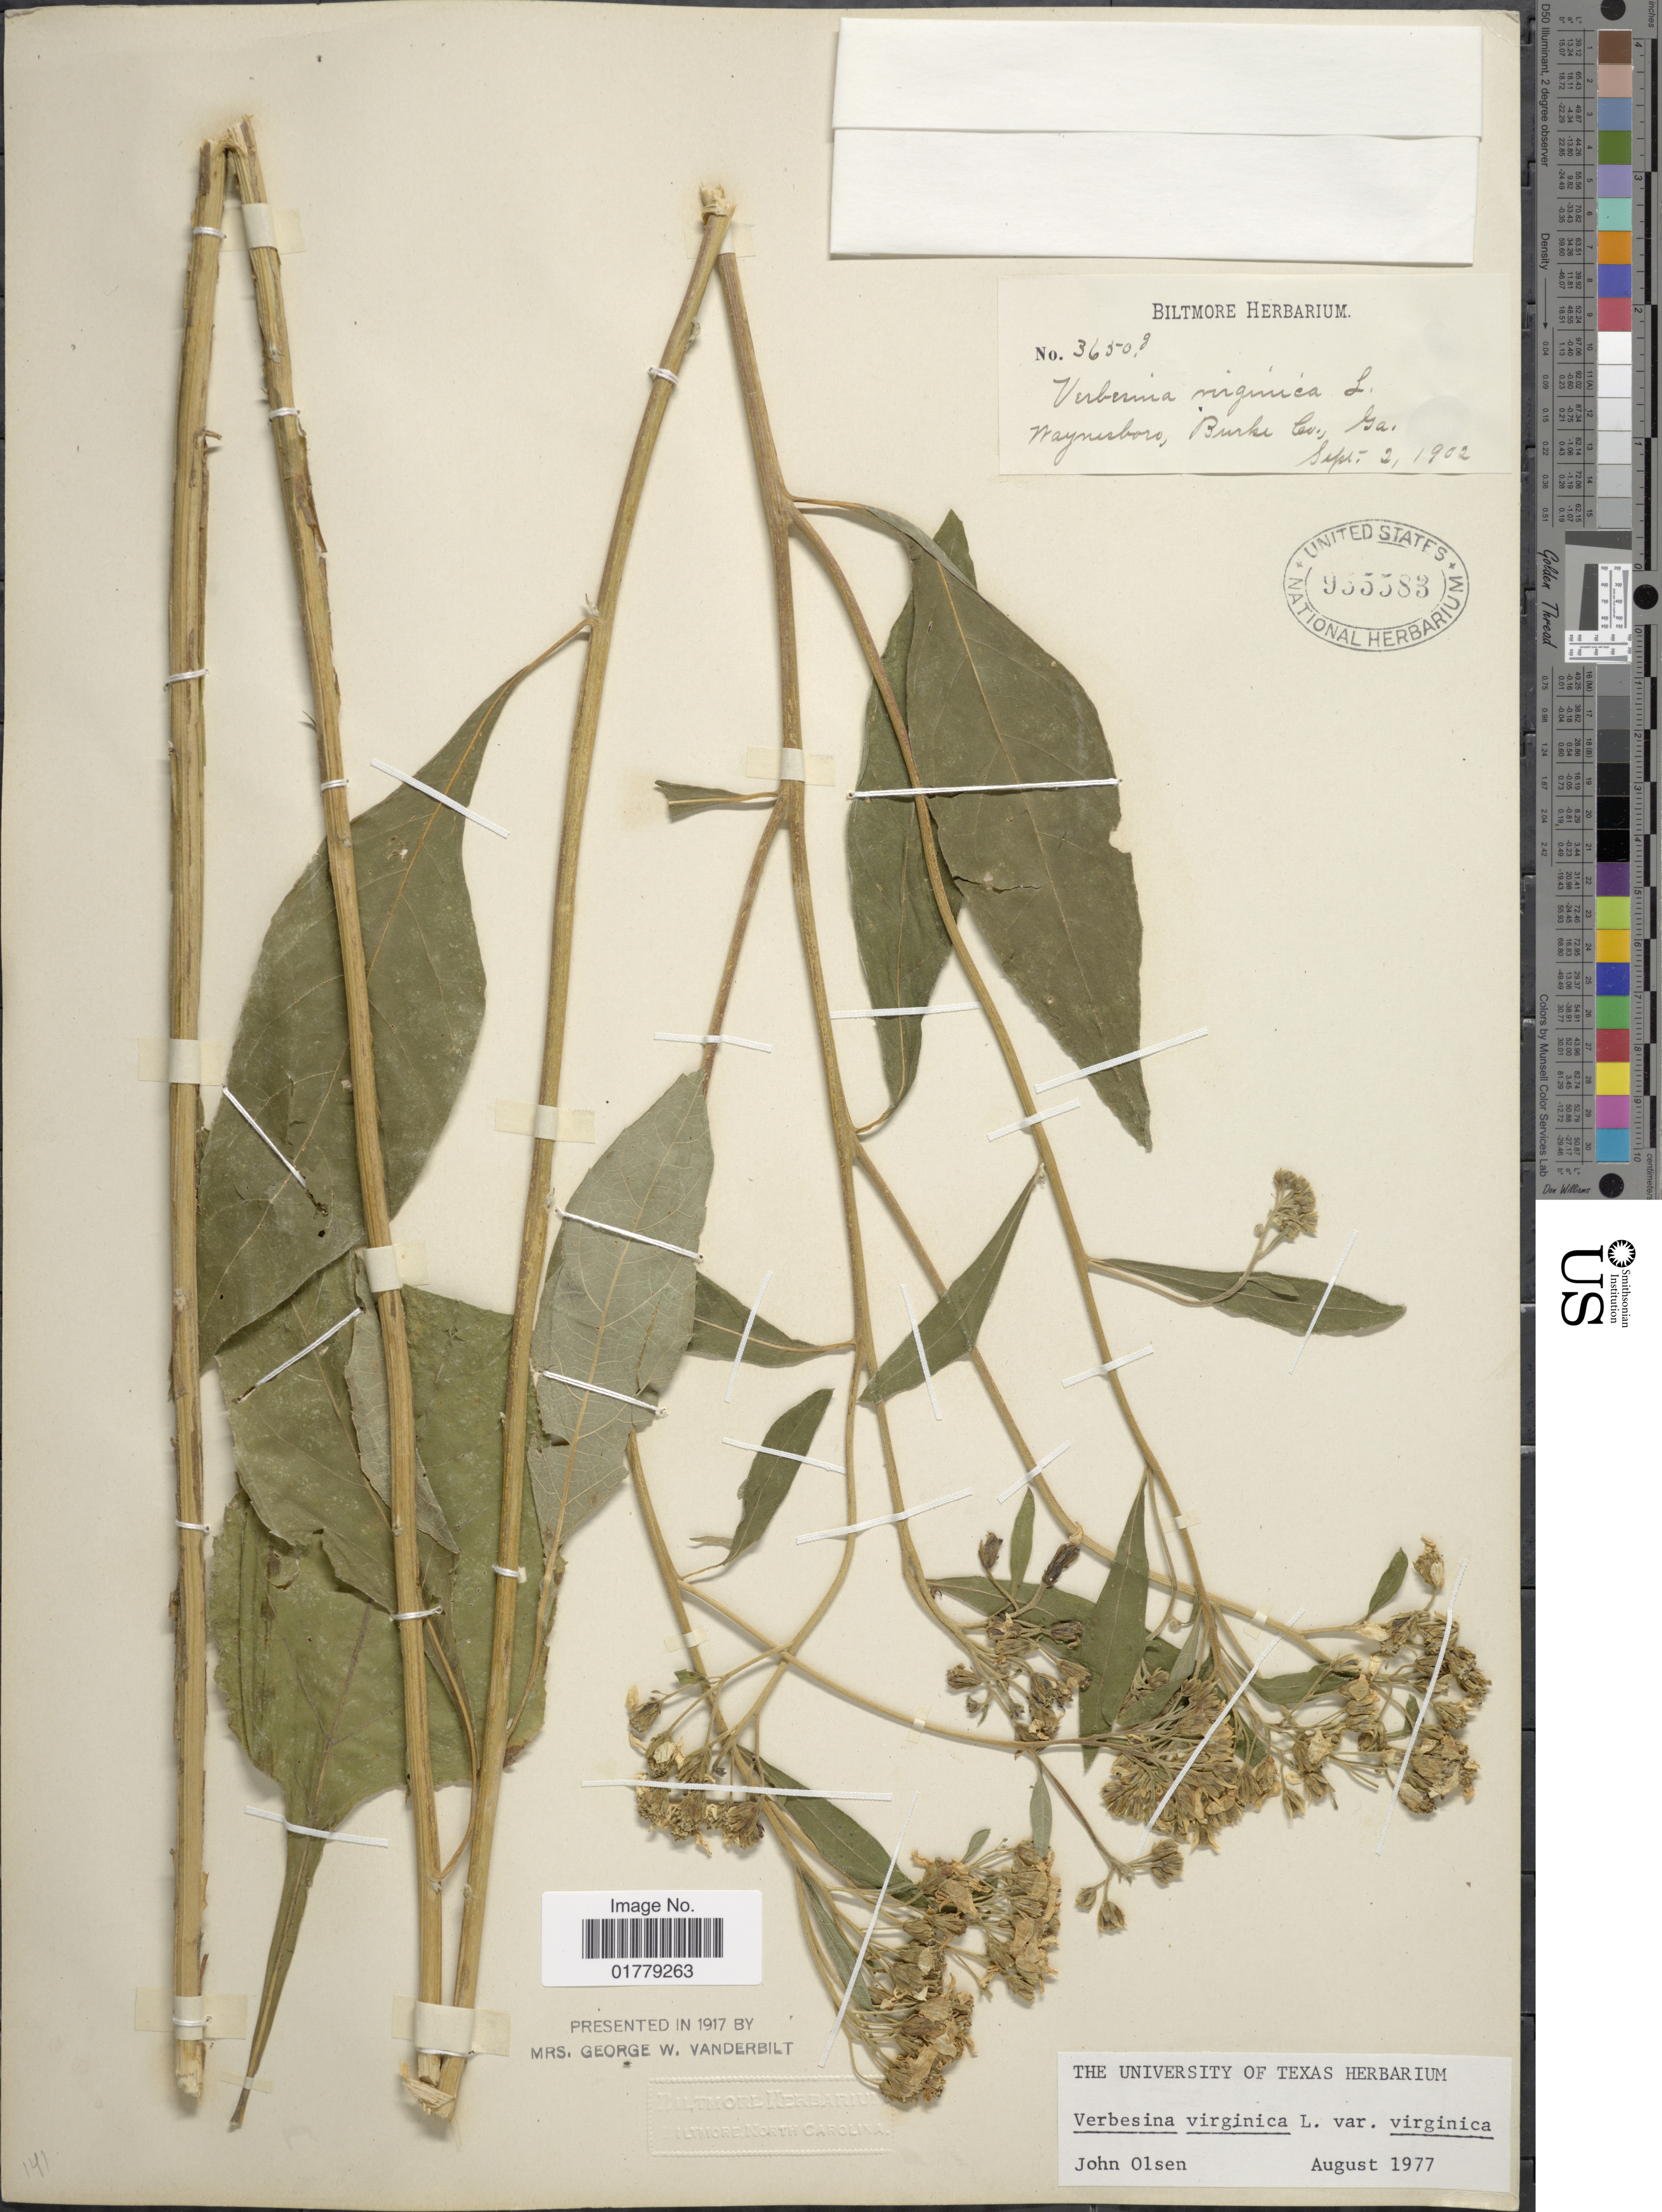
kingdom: Plantae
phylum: Tracheophyta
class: Magnoliopsida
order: Asterales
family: Asteraceae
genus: Verbesina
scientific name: Verbesina virginica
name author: L.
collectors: ex herb. Biltmore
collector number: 3650g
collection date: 1902-09-02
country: United States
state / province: Georgia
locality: Waynesboro, Burke Co.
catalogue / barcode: US 955583